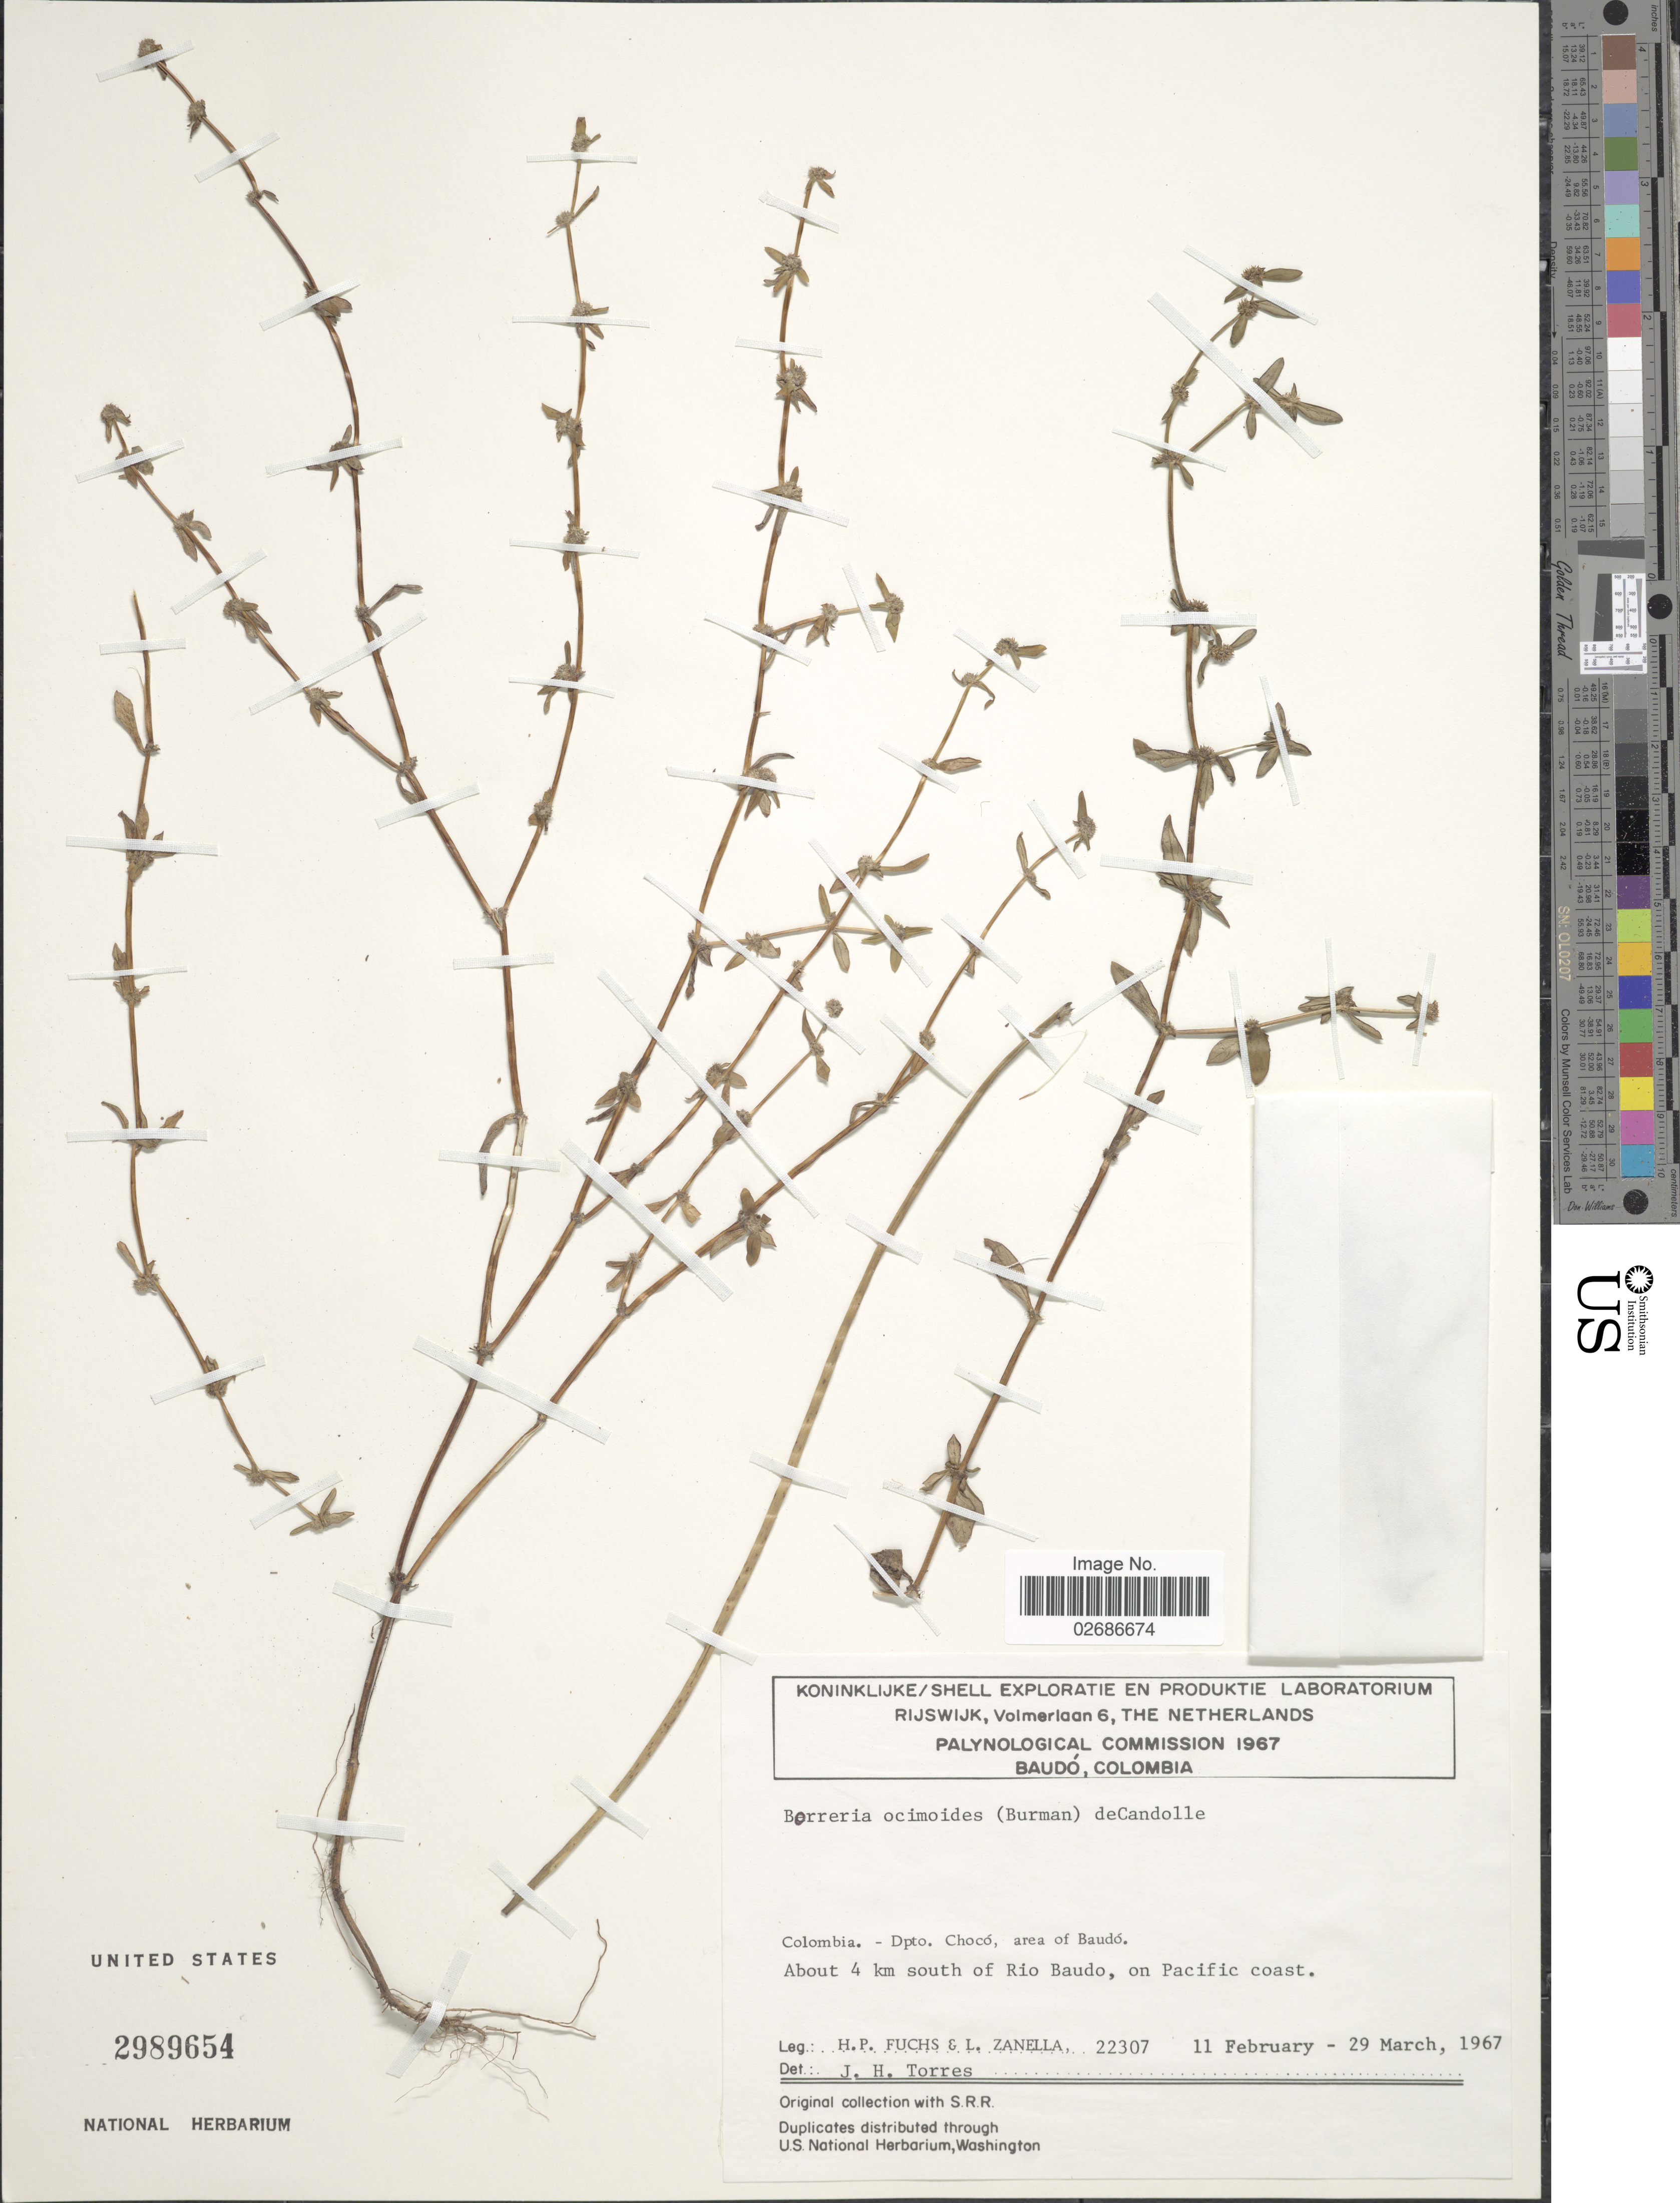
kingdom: Plantae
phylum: Tracheophyta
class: Magnoliopsida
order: Gentianales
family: Rubiaceae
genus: Borreria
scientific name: Borreria ocimoides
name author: (Burm. f.) DC.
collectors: H. P. Fuchs & L. Zanella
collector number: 22307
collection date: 1967-02-11/1967-03-29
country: Colombia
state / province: Chocó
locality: Area of Baudo. About 4 km south of Rio Baudo, on Pacific coast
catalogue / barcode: US 2989654